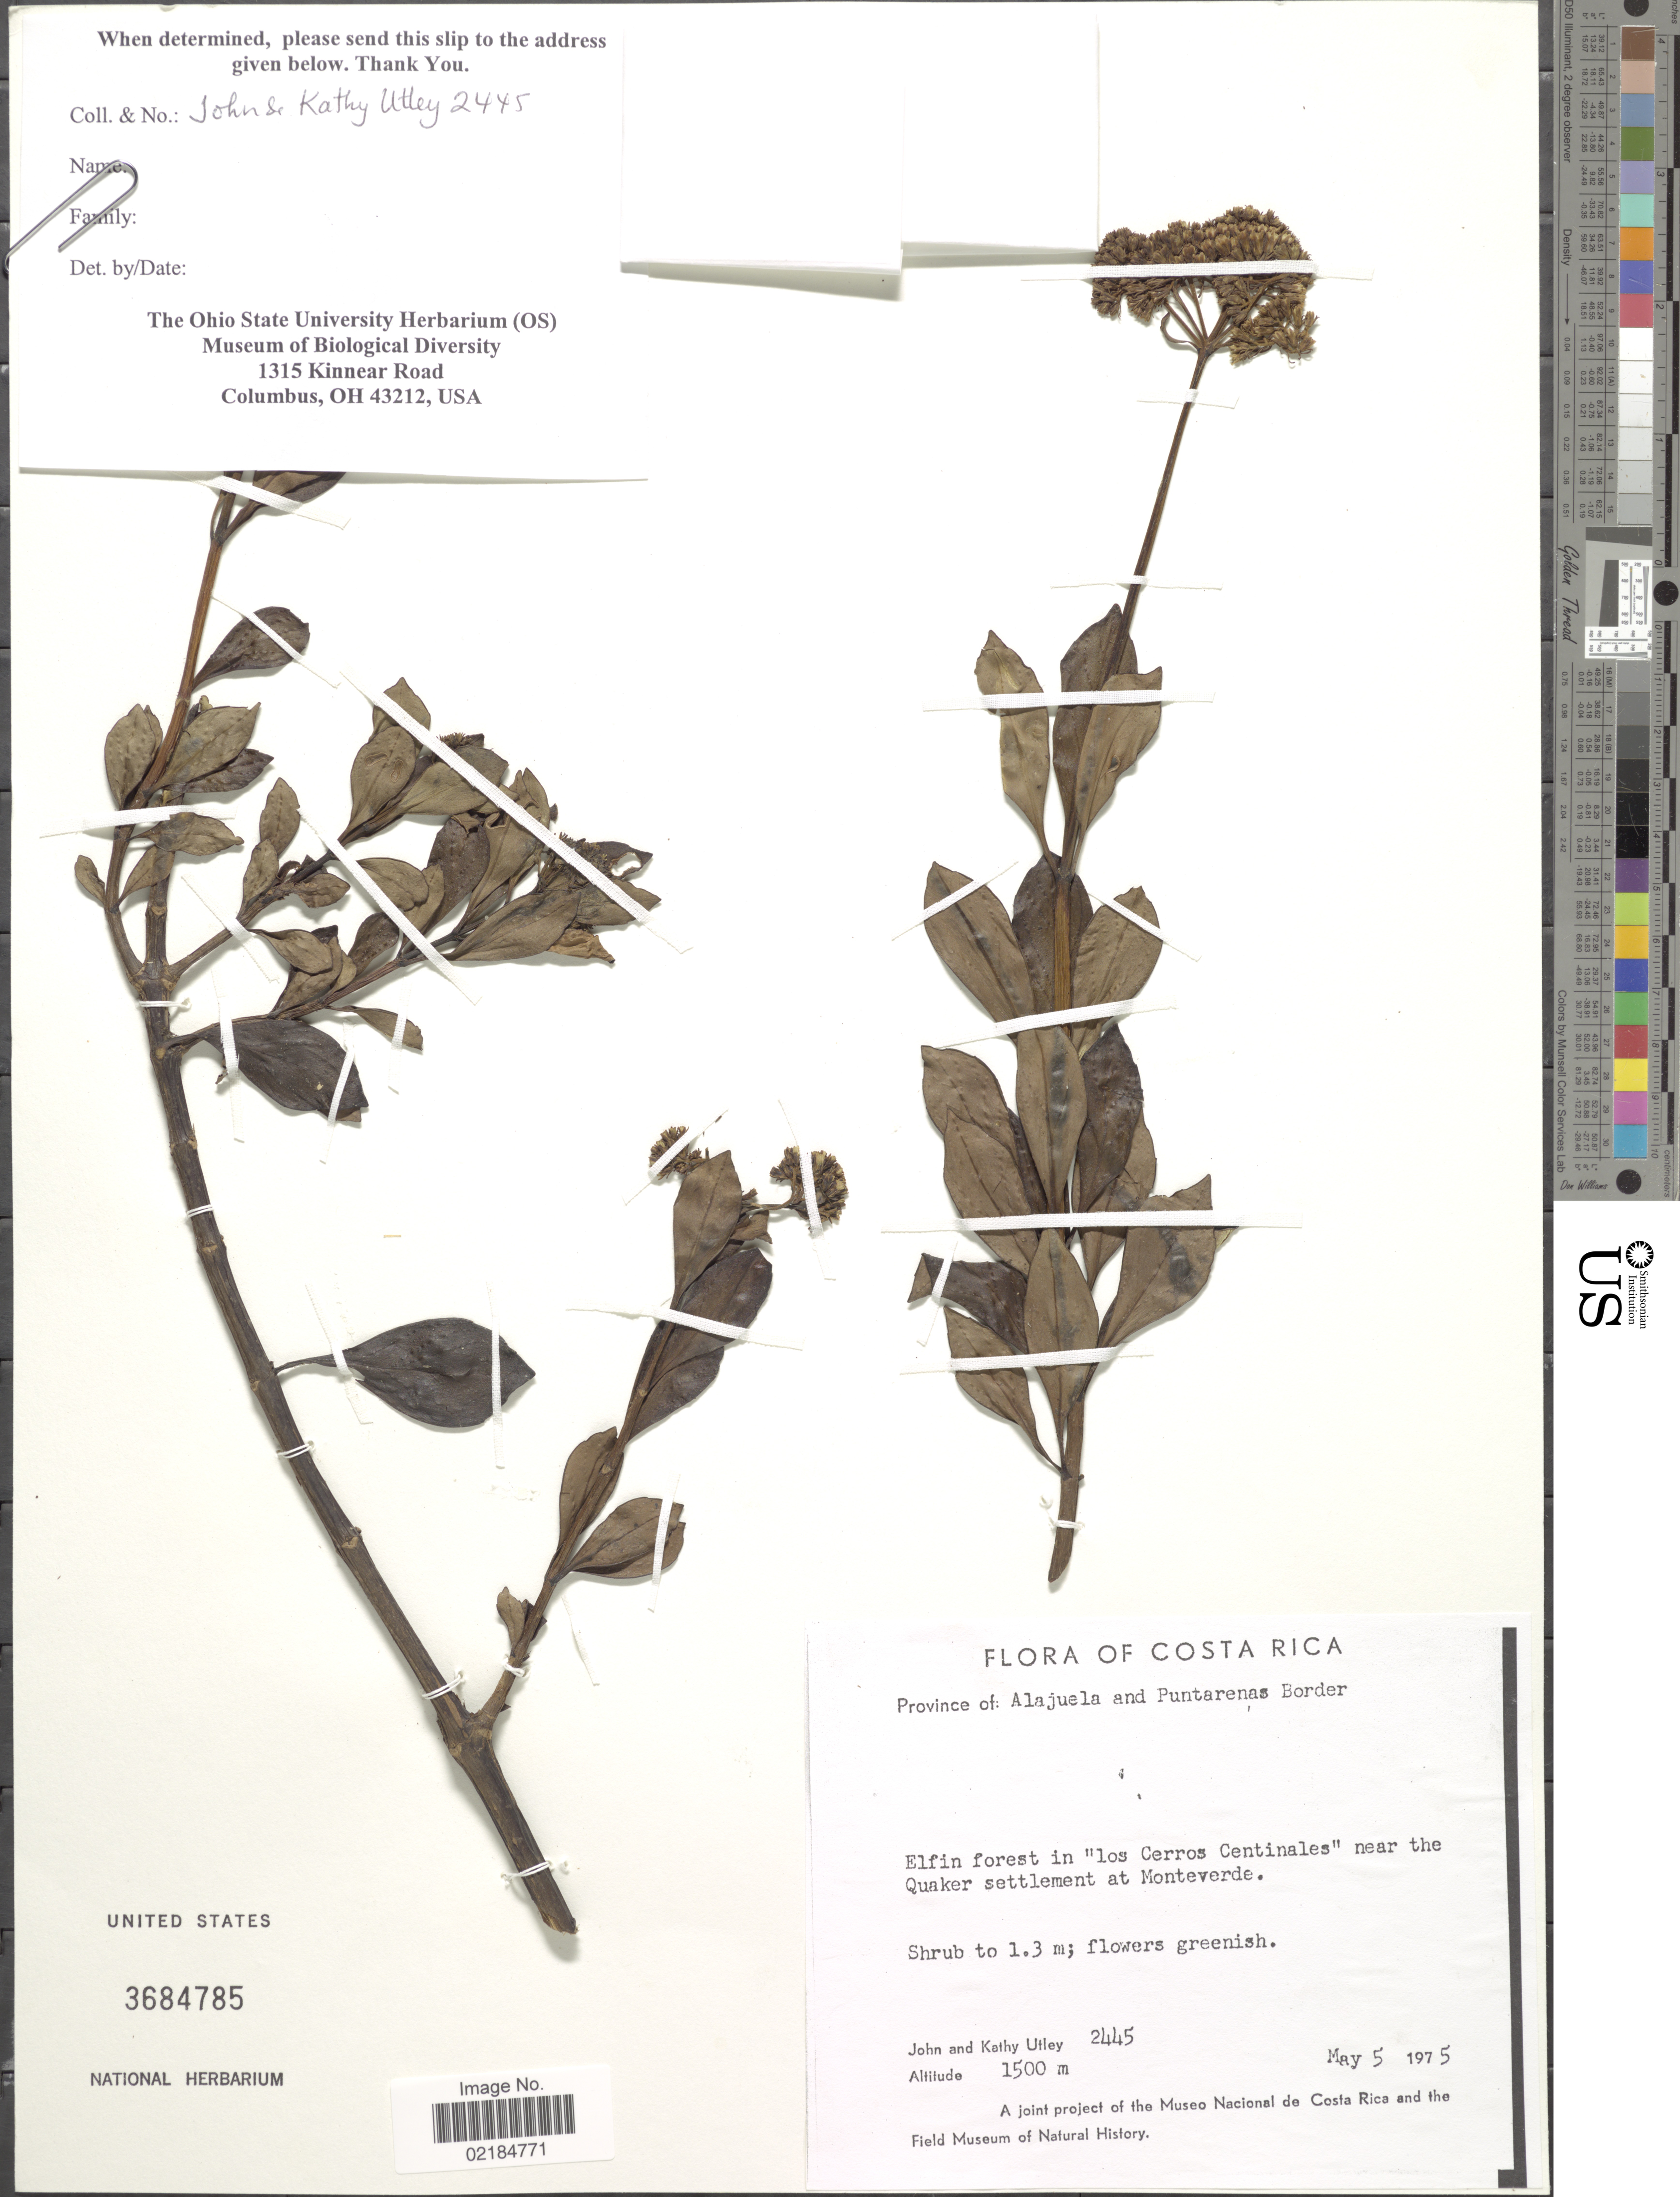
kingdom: Plantae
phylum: Tracheophyta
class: Magnoliopsida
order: Asterales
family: Asteraceae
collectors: J. F. Utley & K. Burt-Utley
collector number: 2445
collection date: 1975-05-05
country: Costa Rica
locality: Alajuela and Puntarenas Border, Elfin Forest in "Los Cerros Centinales" near the Quaker settlement at Monteverde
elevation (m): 1500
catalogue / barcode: US 3684785